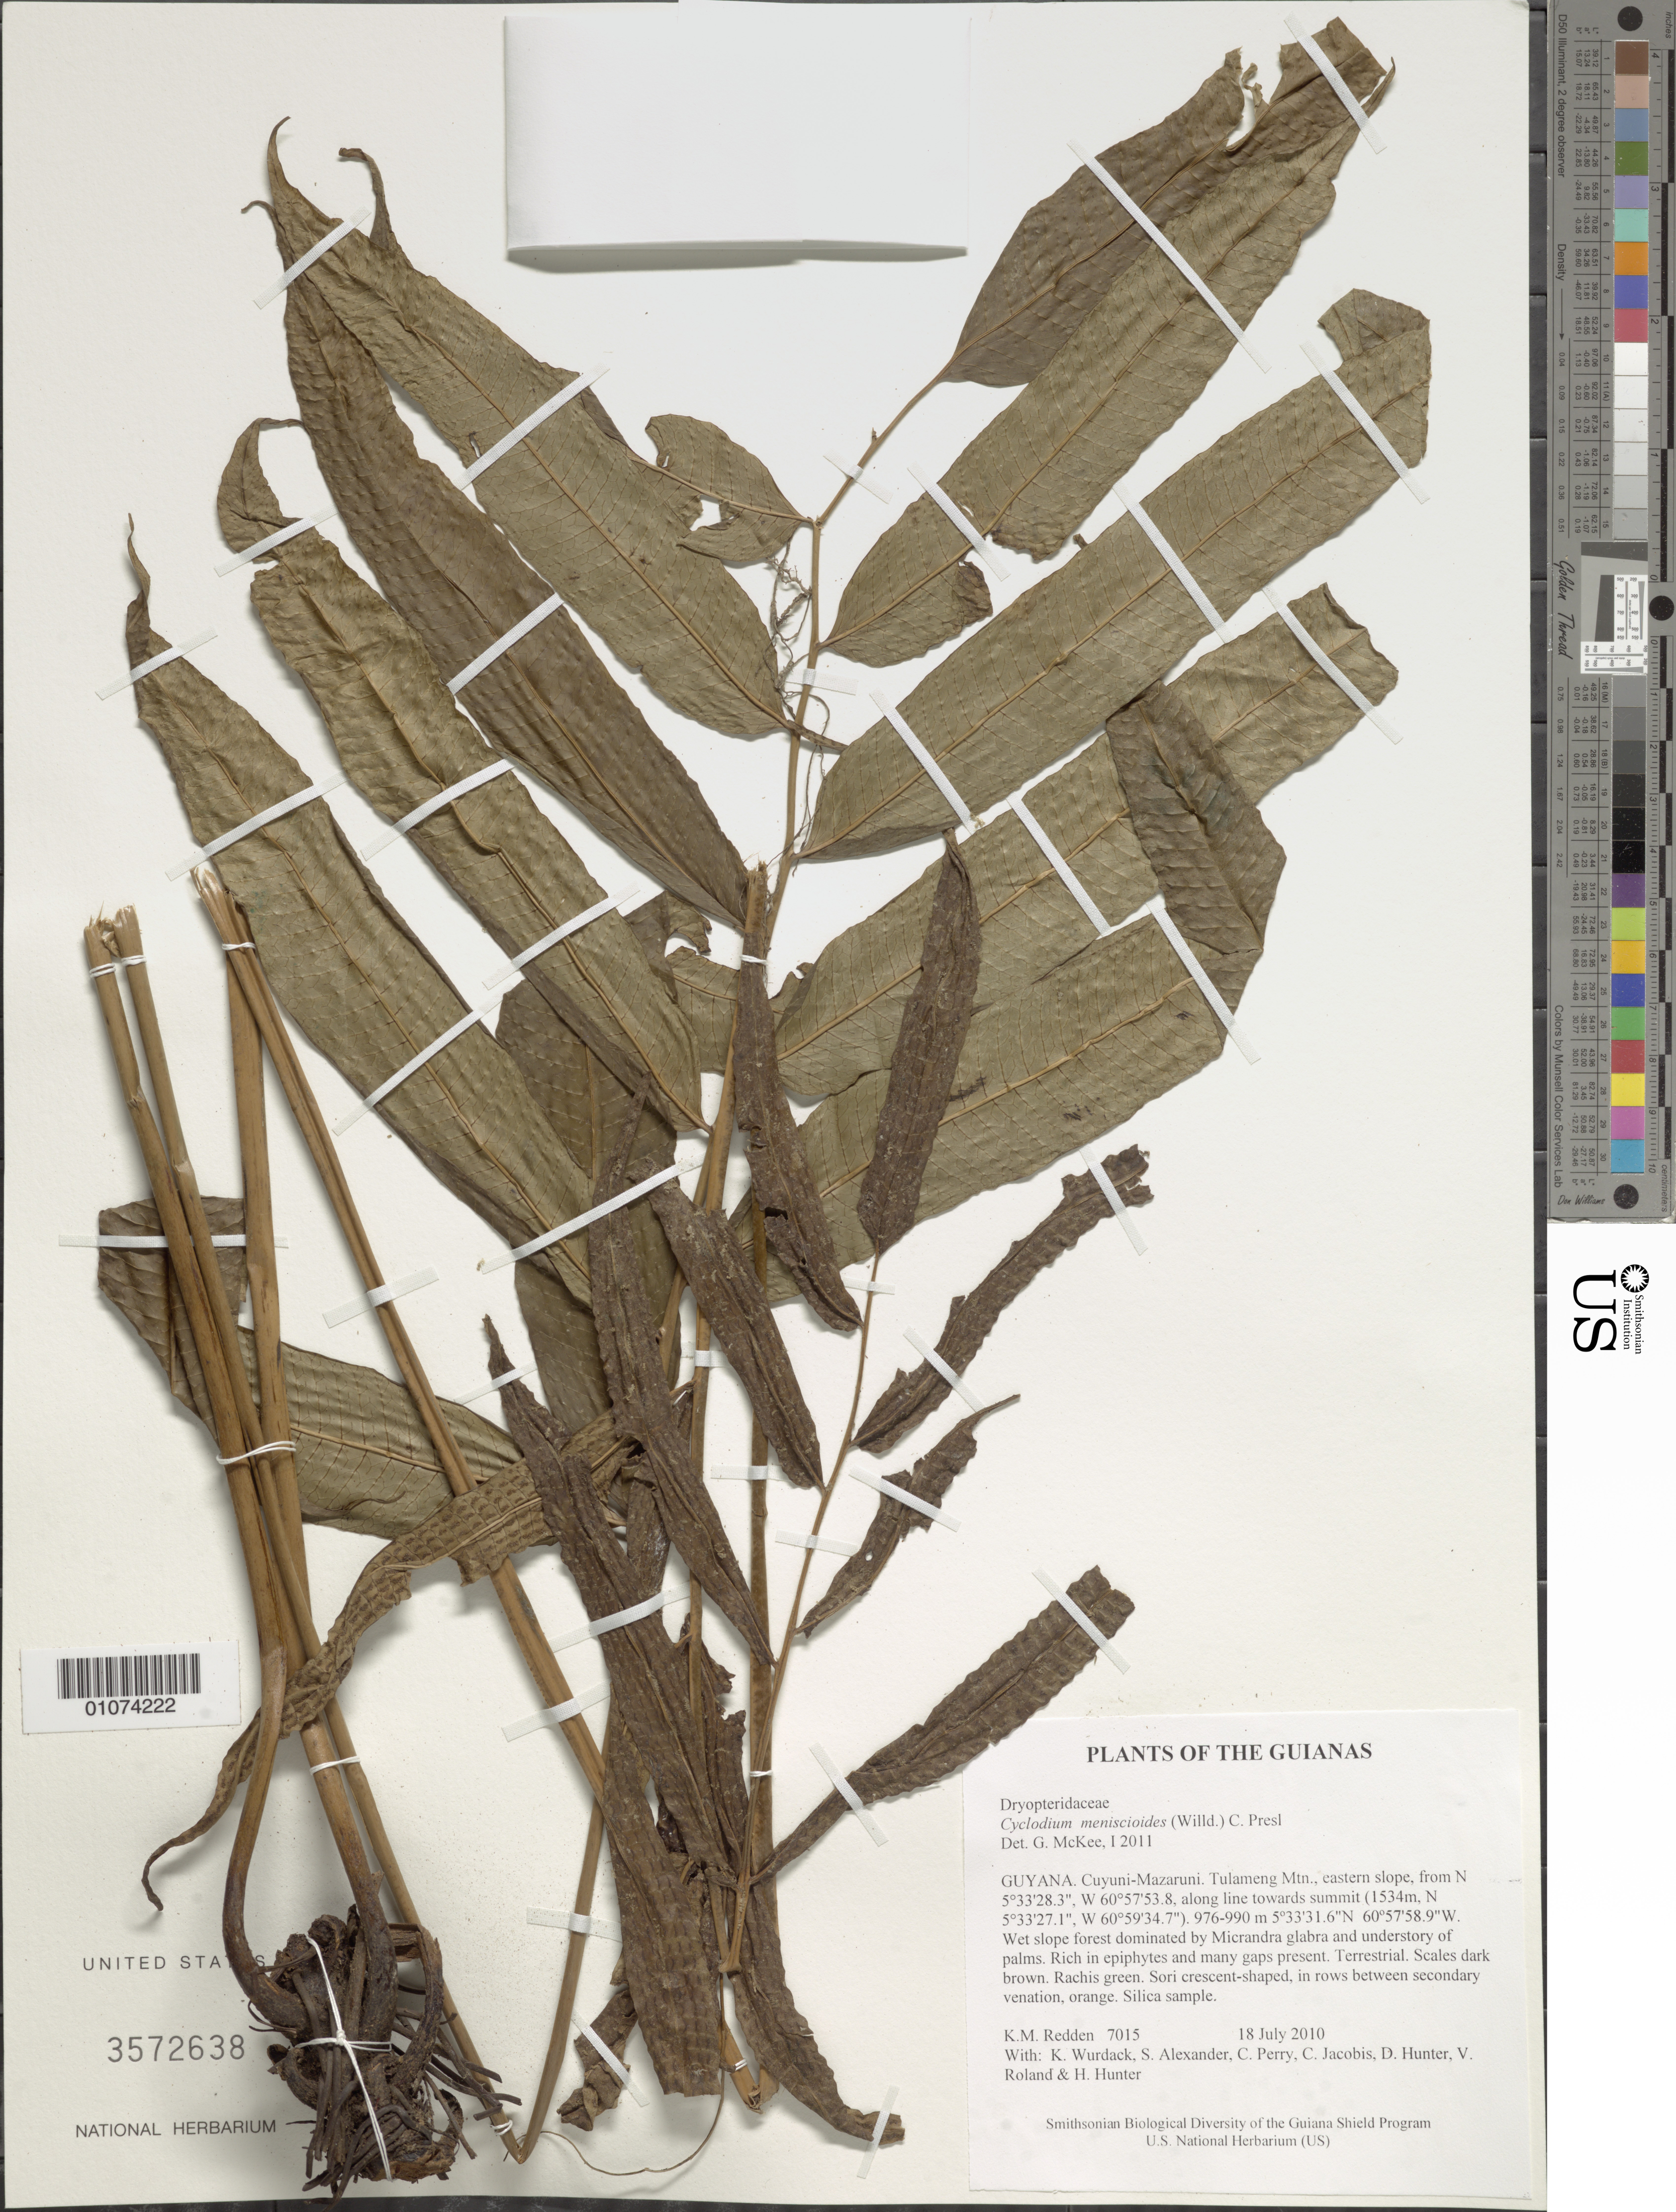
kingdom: Plantae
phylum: Tracheophyta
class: Polypodiopsida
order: Polypodiales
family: Thelypteridaceae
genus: Meniscium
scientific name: Meniscium sp.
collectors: K. M. Redden, K. Wurdack, S. N. Alexander, C. Perry, C. Jacobis, D. Hunter, V. Roland & H. Hunter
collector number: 7015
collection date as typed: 18 July 2010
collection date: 2010-07-18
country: Guyana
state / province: Cuyuni-Mazaruni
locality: Tulameng Mtn., eastern slope, from N 5°33'28.3", W 60°57'53.8, along line towards summit (1534m, N 5°33'27.1", W 60°59'34.7")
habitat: Wet slope forest dominated by Micrandra glabra and understory of palms. Rich in epiphytes and many gaps present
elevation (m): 976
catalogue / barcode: US 3572638